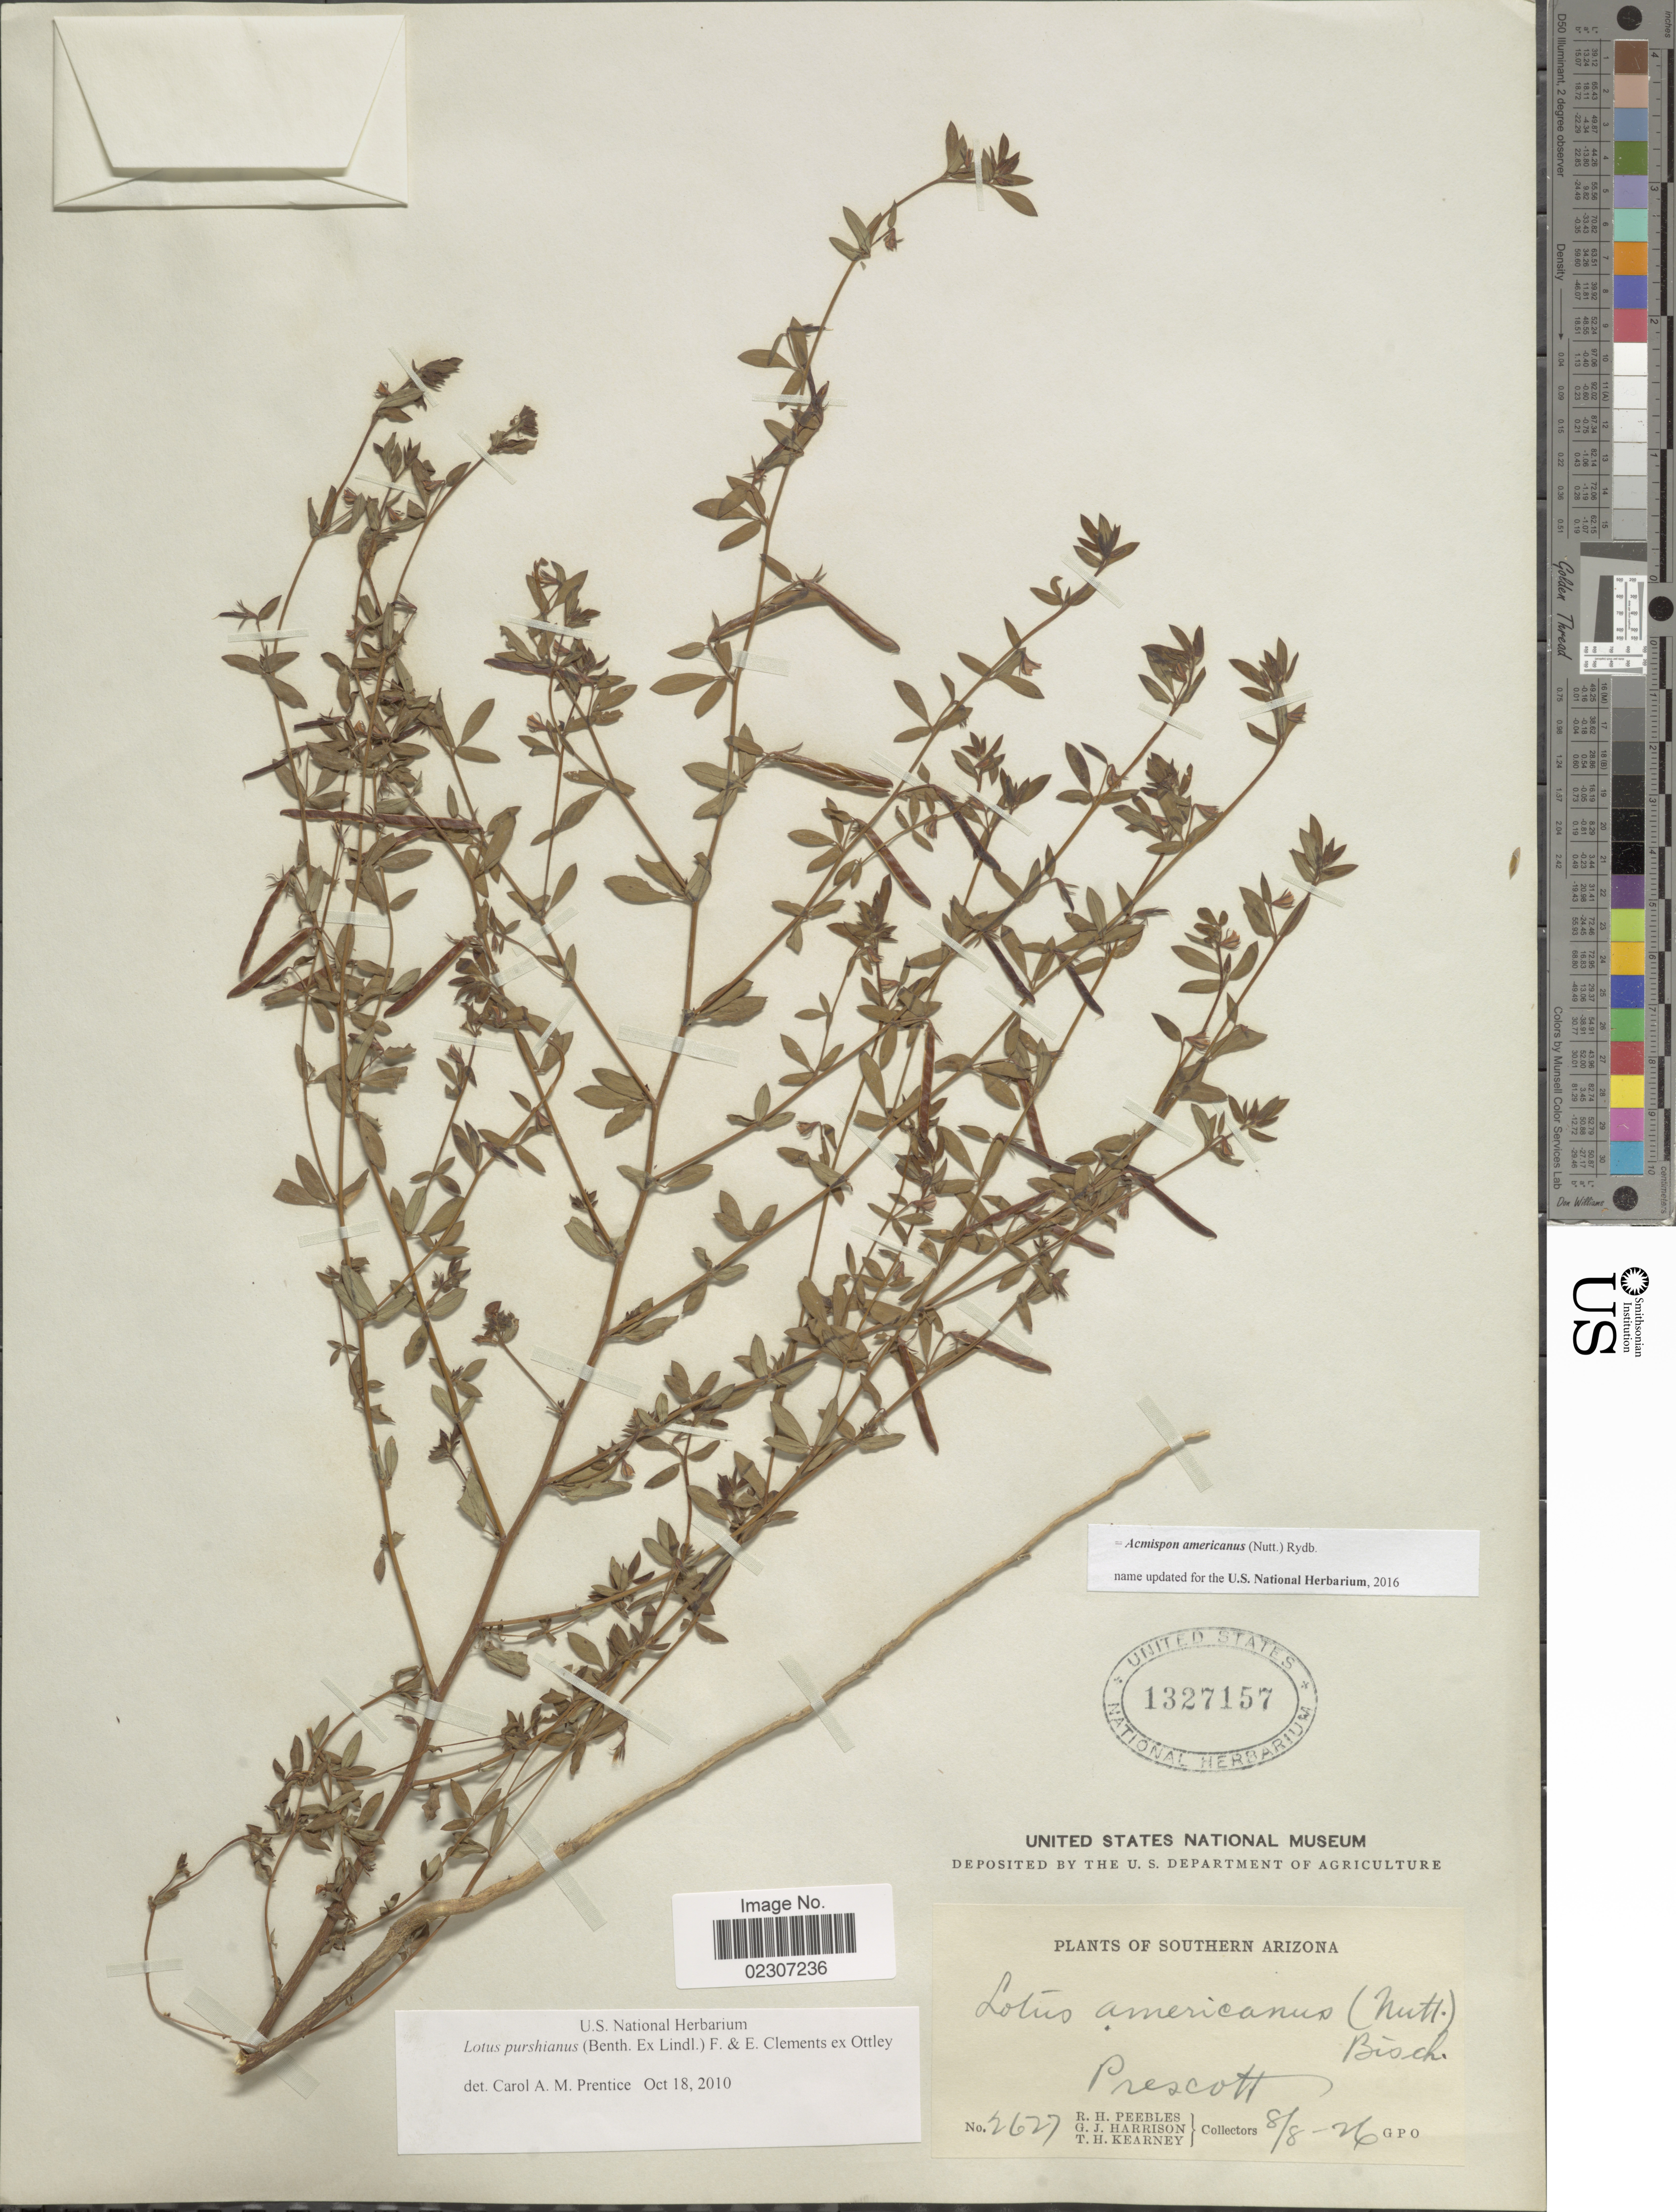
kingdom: Plantae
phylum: Tracheophyta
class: Magnoliopsida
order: Fabales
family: Fabaceae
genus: Acmispon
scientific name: Acmispon americanus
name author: (Nutt.) Rydb.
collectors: R. H. Peebles, G. J. Harrison & T. H. Kearney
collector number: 2627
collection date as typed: Transcribed d/m/y: 8/8/26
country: United States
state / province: Arizona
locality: Southern Arizona, Precott.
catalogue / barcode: US 1327157